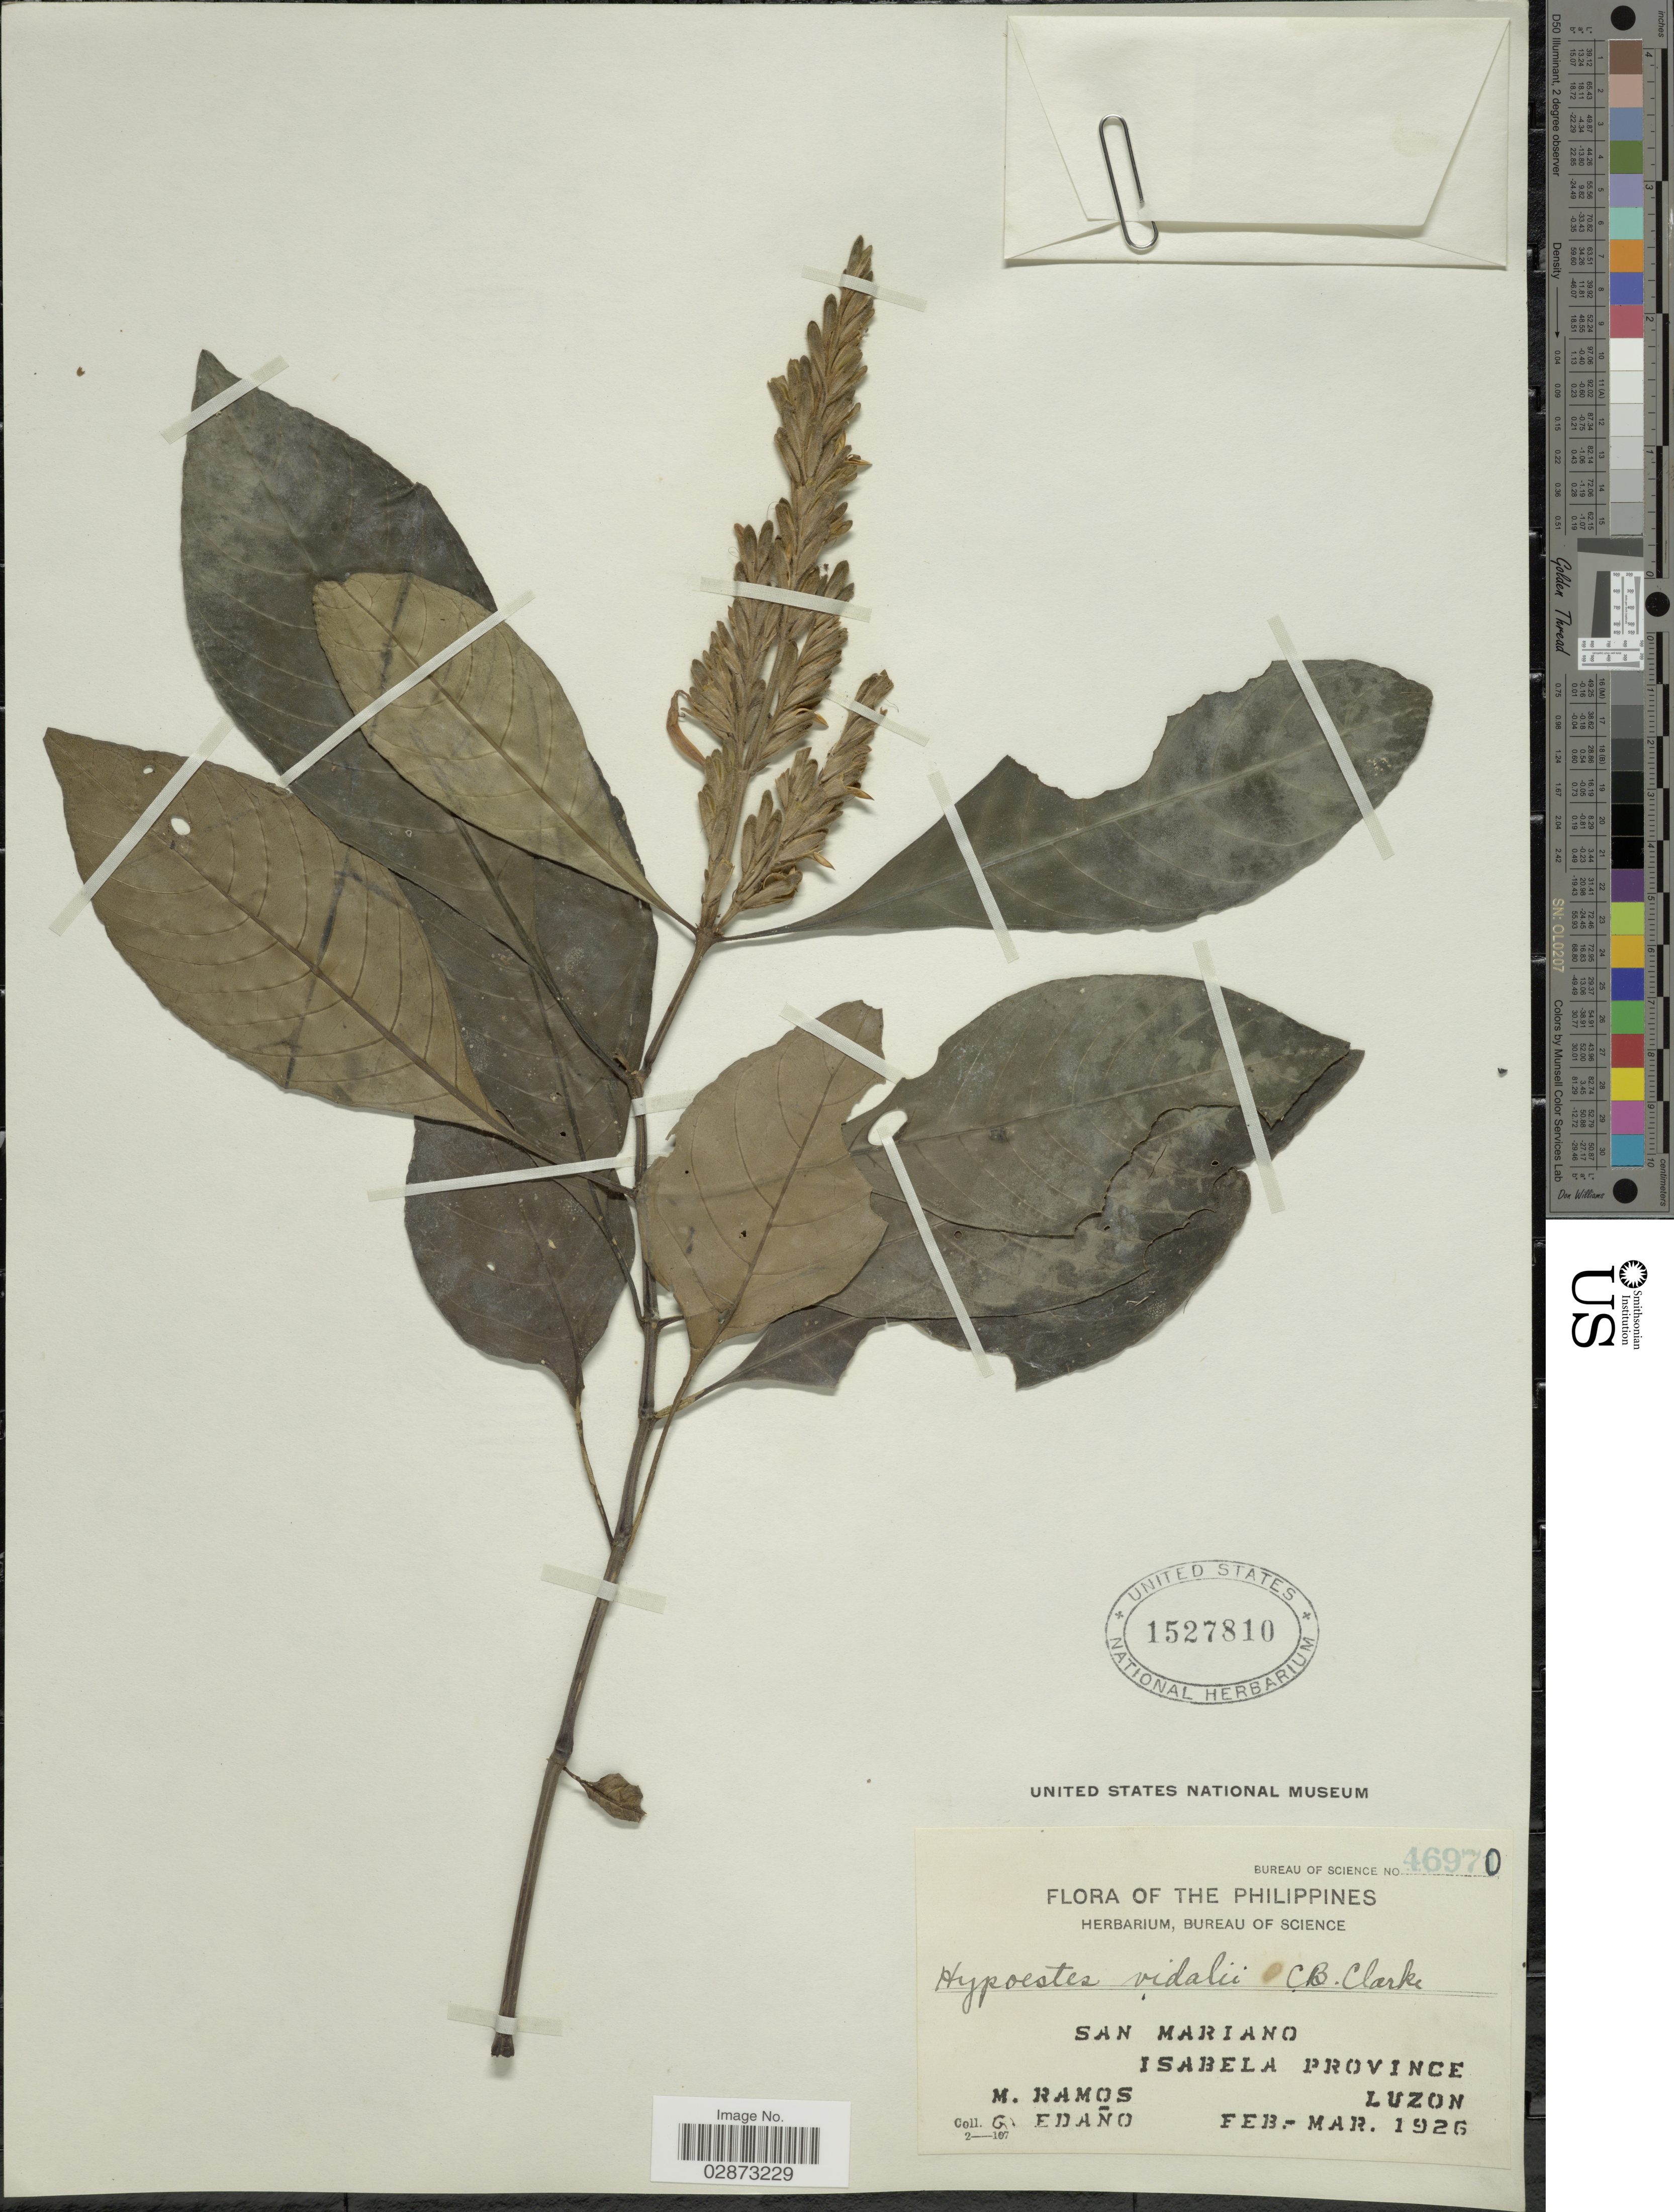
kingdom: Plantae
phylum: Tracheophyta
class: Magnoliopsida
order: Lamiales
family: Acanthaceae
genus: Hypoestes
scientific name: Hypoestes vidalii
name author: C.B. Clarke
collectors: M. Ramos & G. Edaño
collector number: Bureau of Science 46970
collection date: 1926-02/1926-03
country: Philippines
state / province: Cagayan Valley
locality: San Mariano. Isabela Province. Luzon.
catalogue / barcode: US 1527810